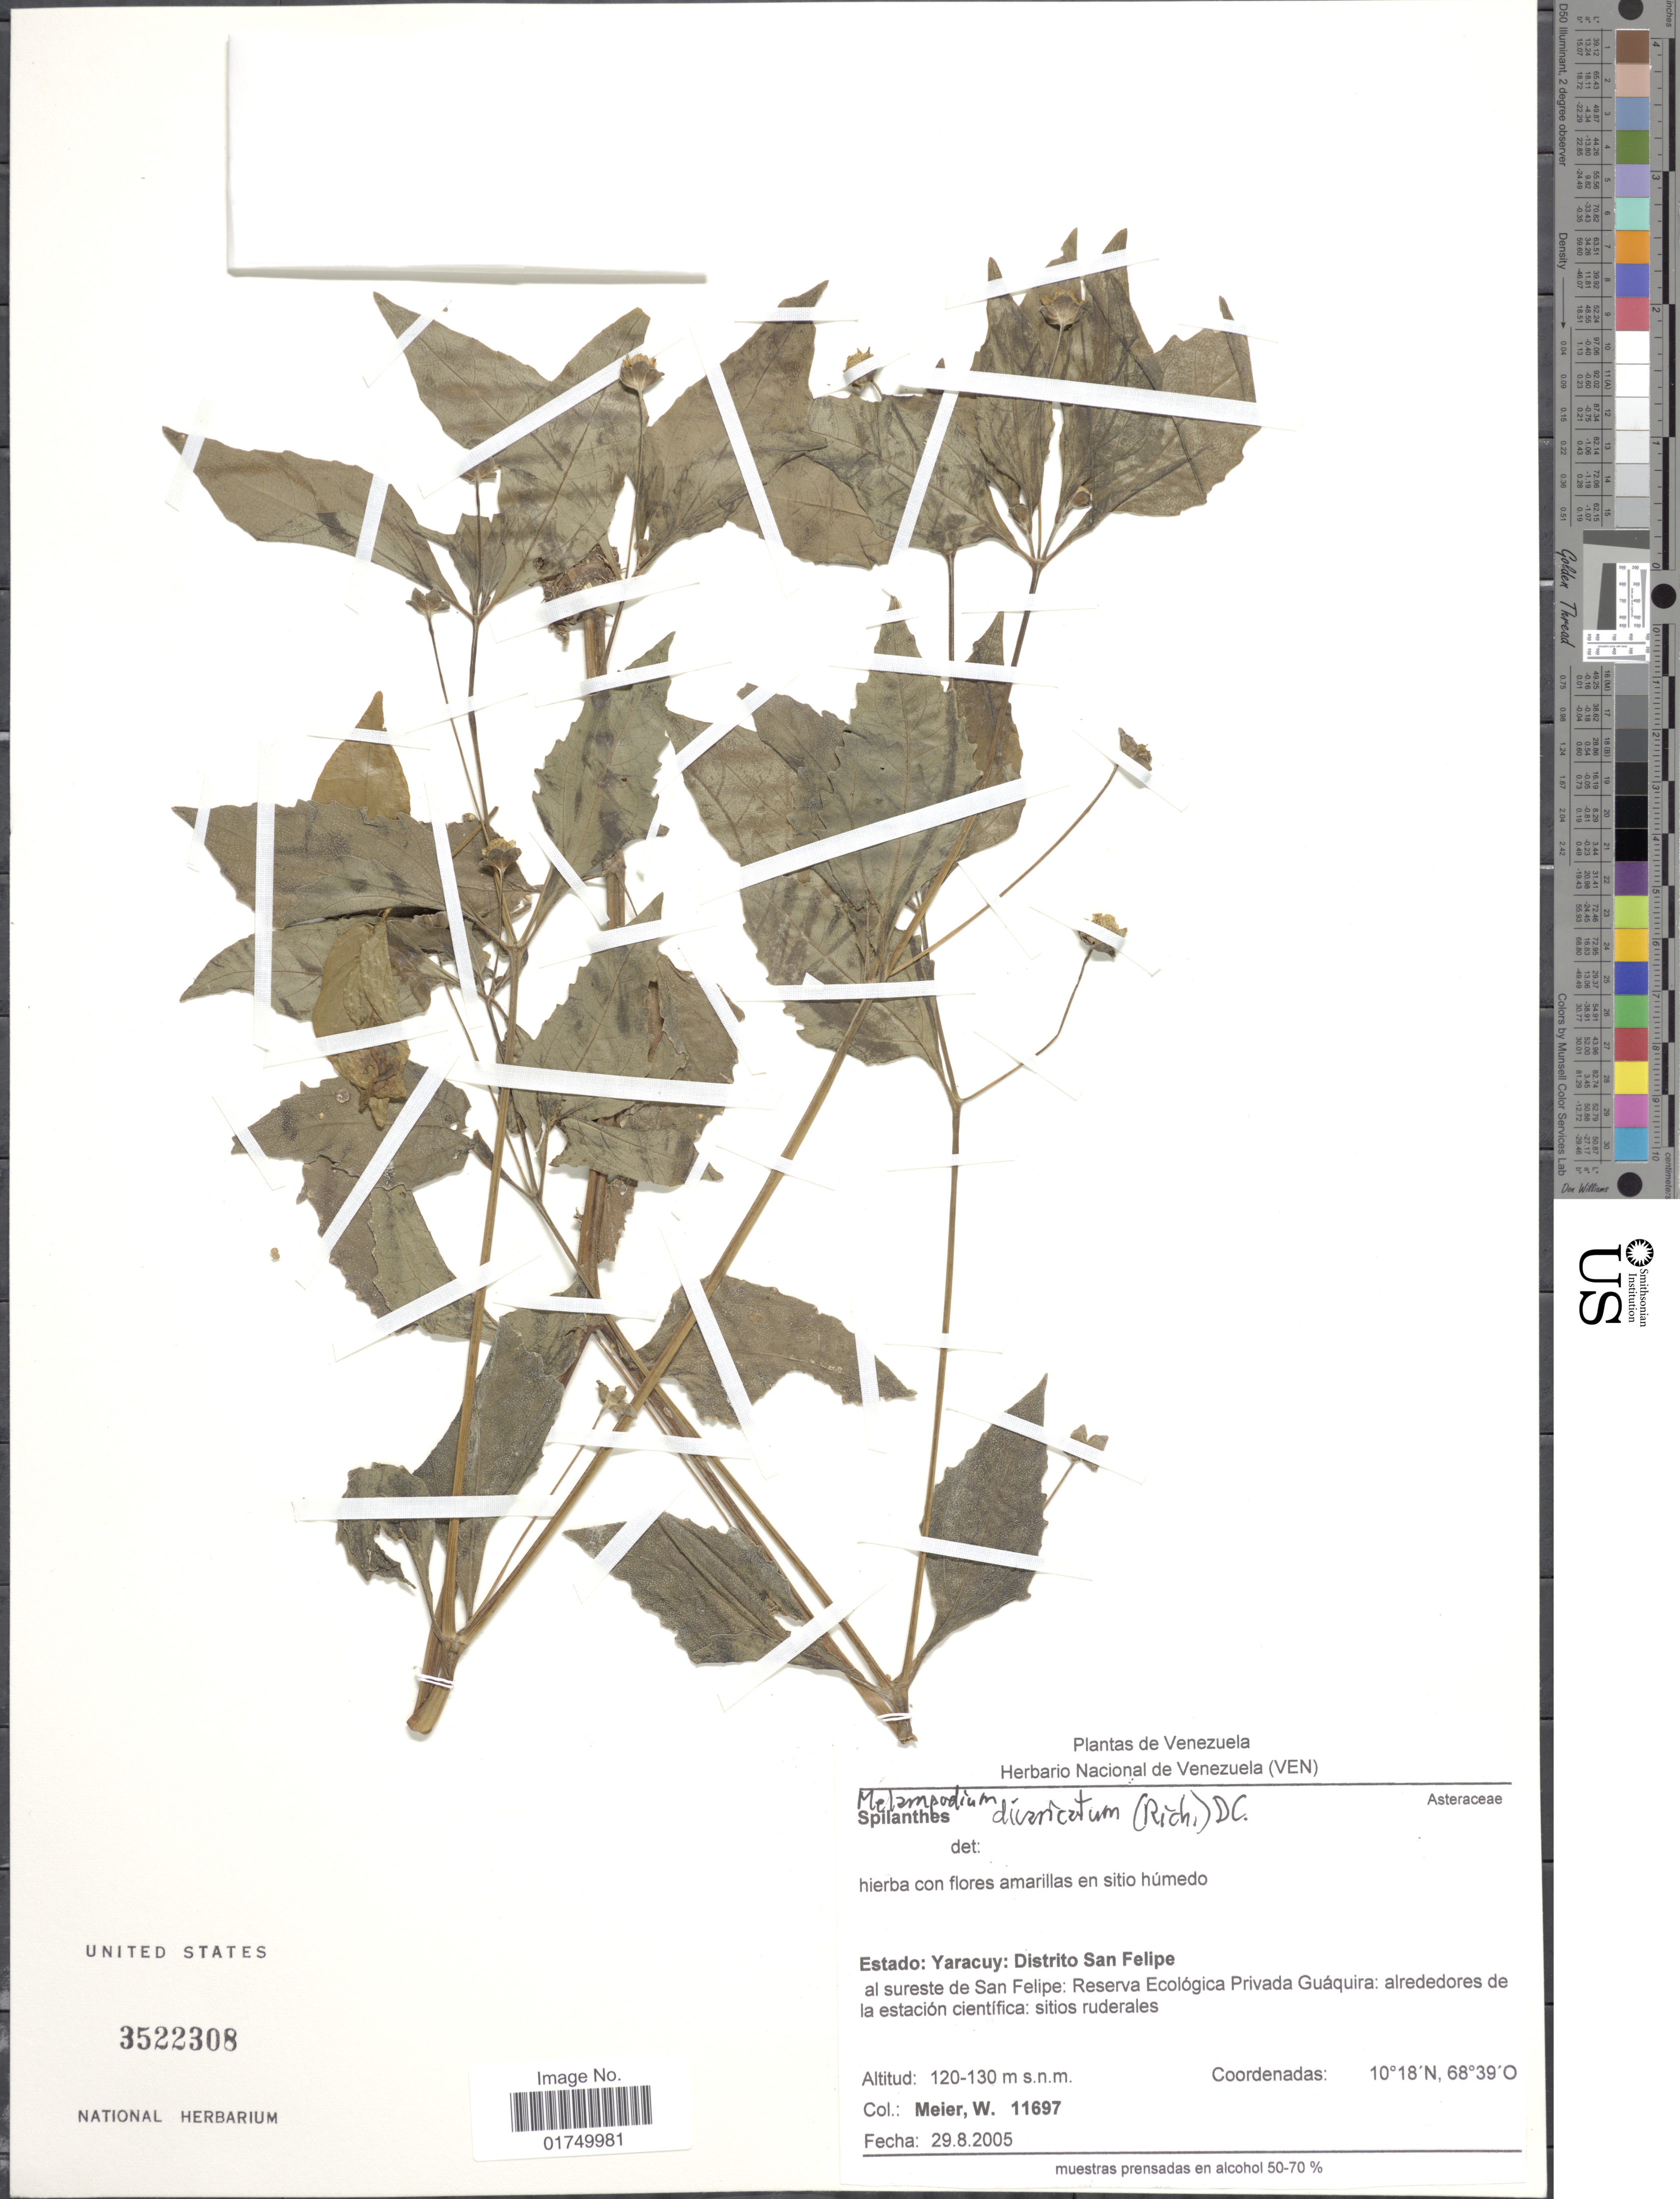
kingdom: Plantae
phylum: Tracheophyta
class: Magnoliopsida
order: Asterales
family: Asteraceae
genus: Melampodium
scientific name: Melampodium divaricatum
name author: (Rich.) DC.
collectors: W. Meier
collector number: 11697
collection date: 2005-08-29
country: Venezuela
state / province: Yaracuy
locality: Estado: Yaracuy: Distrito San Felipe. Al sureste de San Felipe: Reserva Ecológica Privada Guáquira: alrededores de la estación cientifica: sitios ruderales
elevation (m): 120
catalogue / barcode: US 3522308